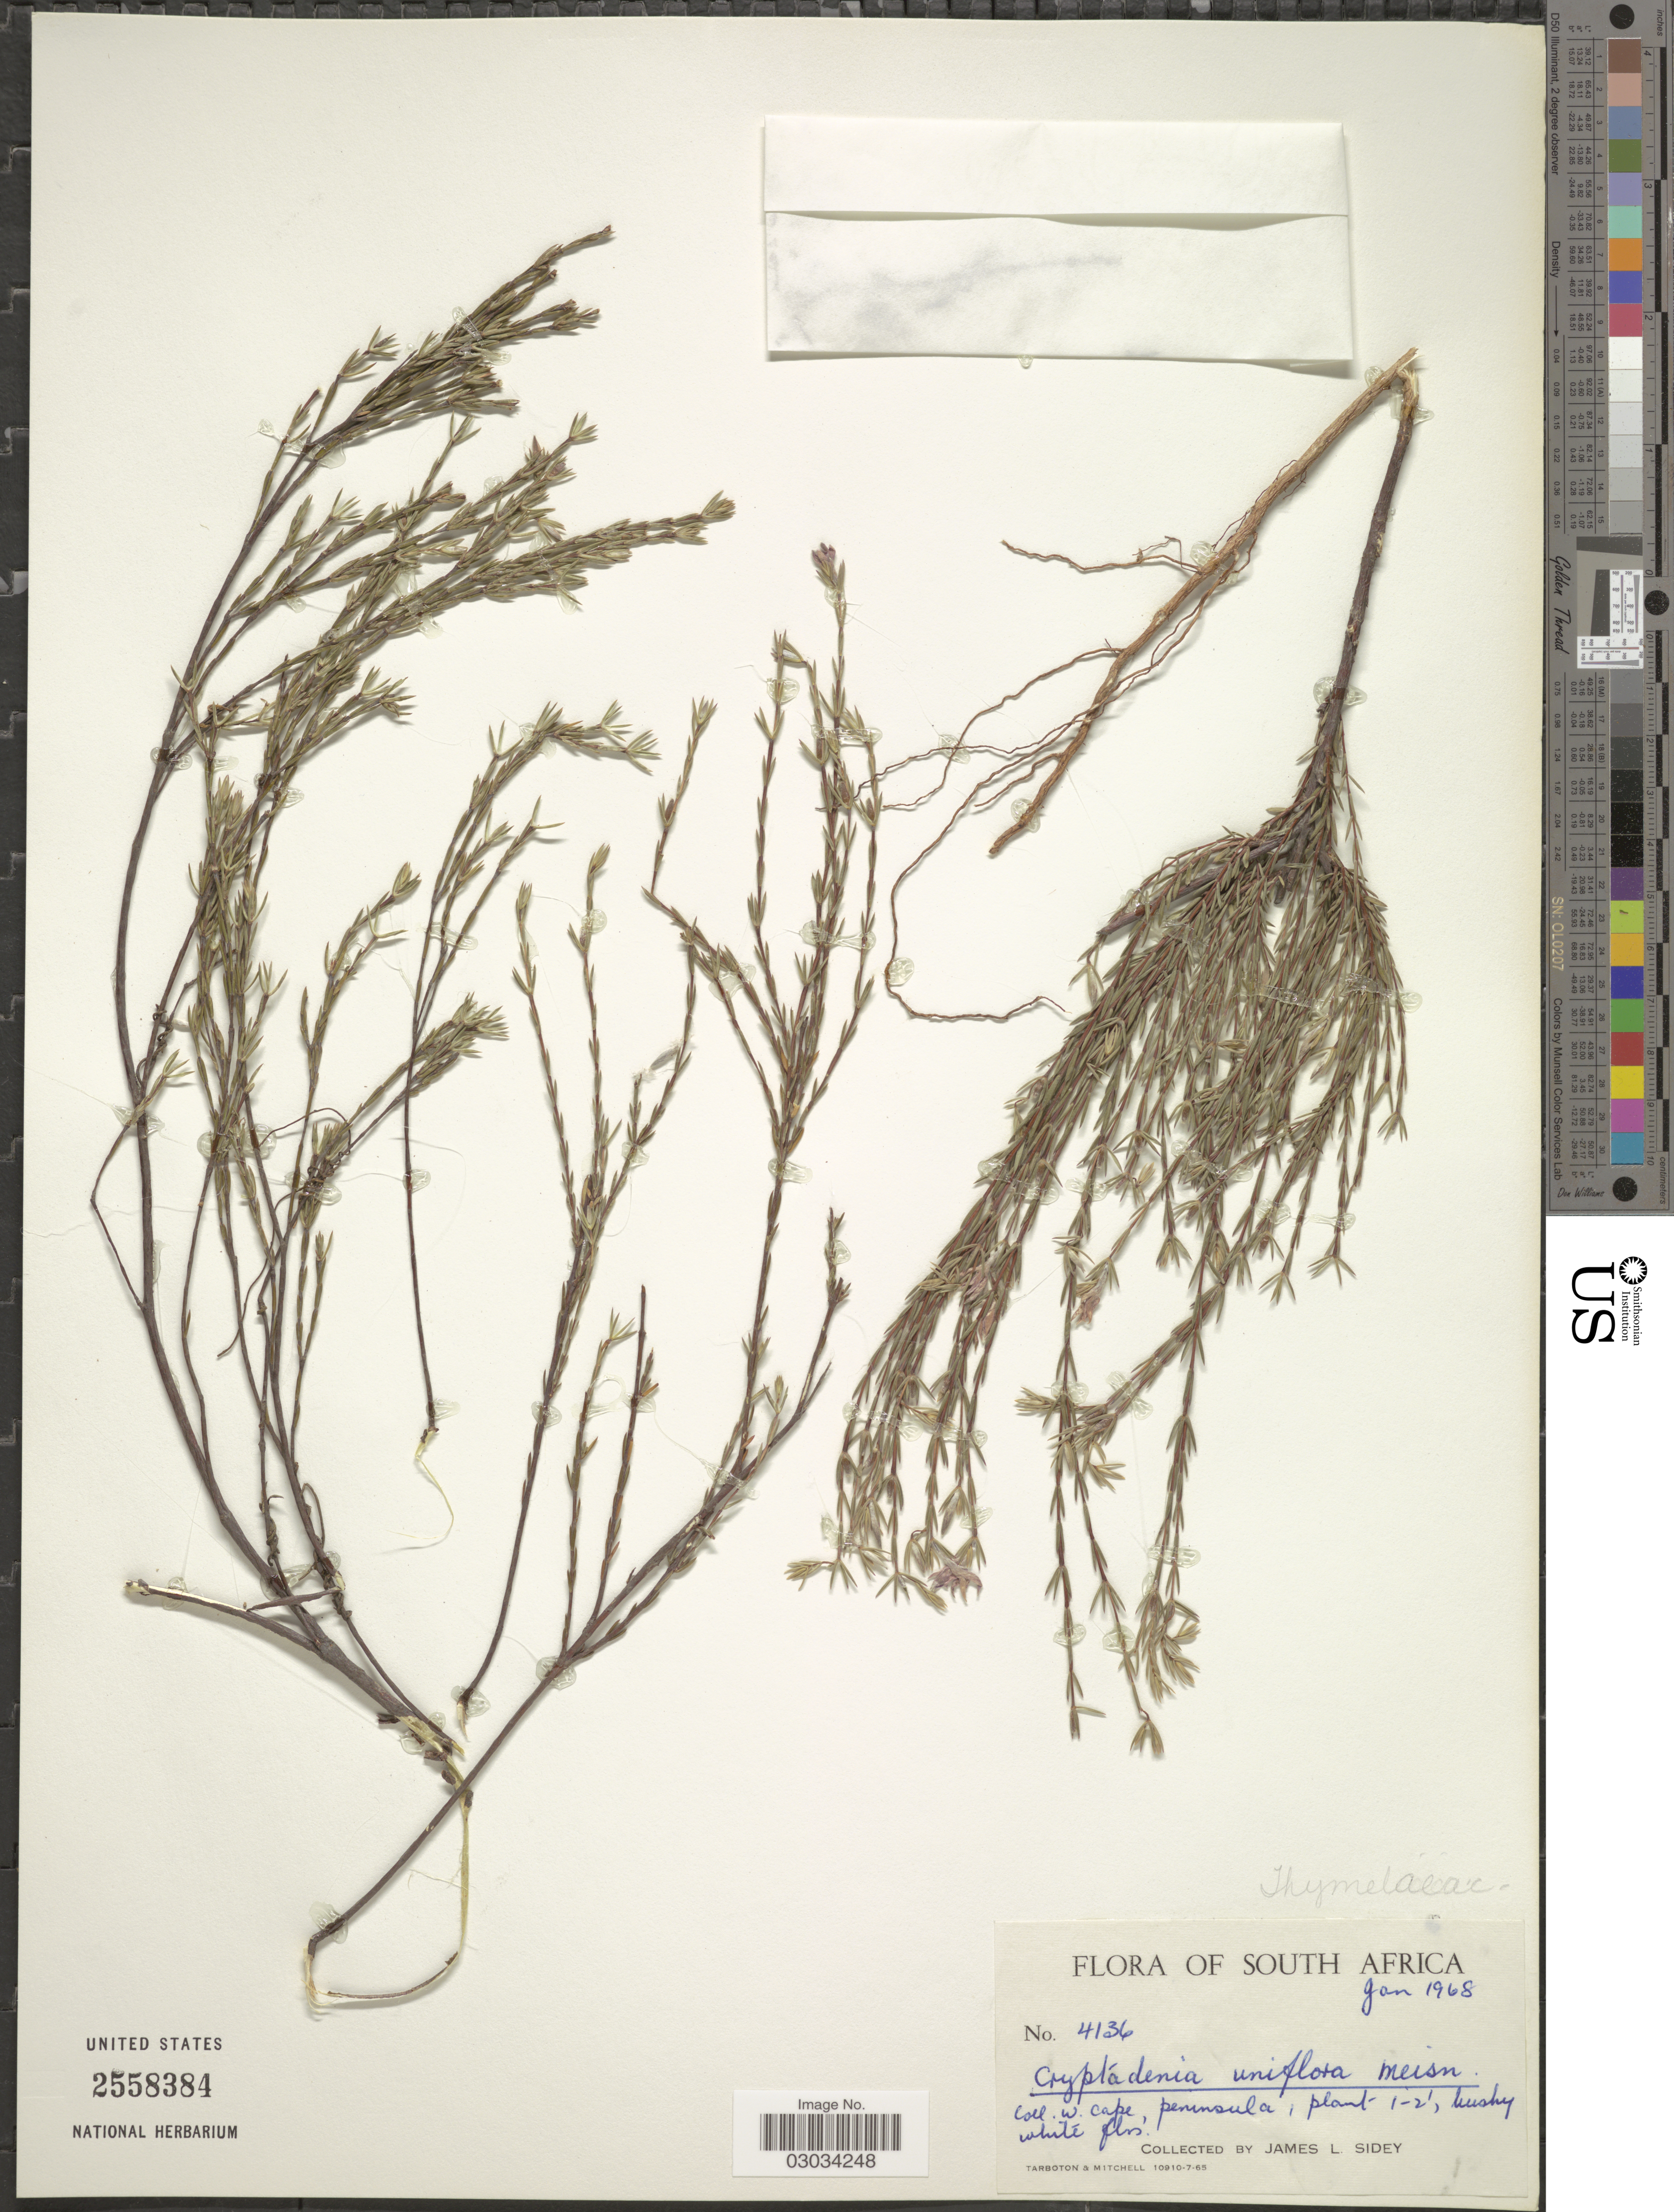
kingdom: Plantae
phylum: Tracheophyta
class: Magnoliopsida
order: Malvales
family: Thymelaeaceae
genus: Lachnaea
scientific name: Lachnaea uniflora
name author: (L.) Crantz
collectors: J. L. Sidey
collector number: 4136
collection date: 1968-01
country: South Africa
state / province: Western Cape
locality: W. Cape, peninsula.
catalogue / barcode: US 2558384